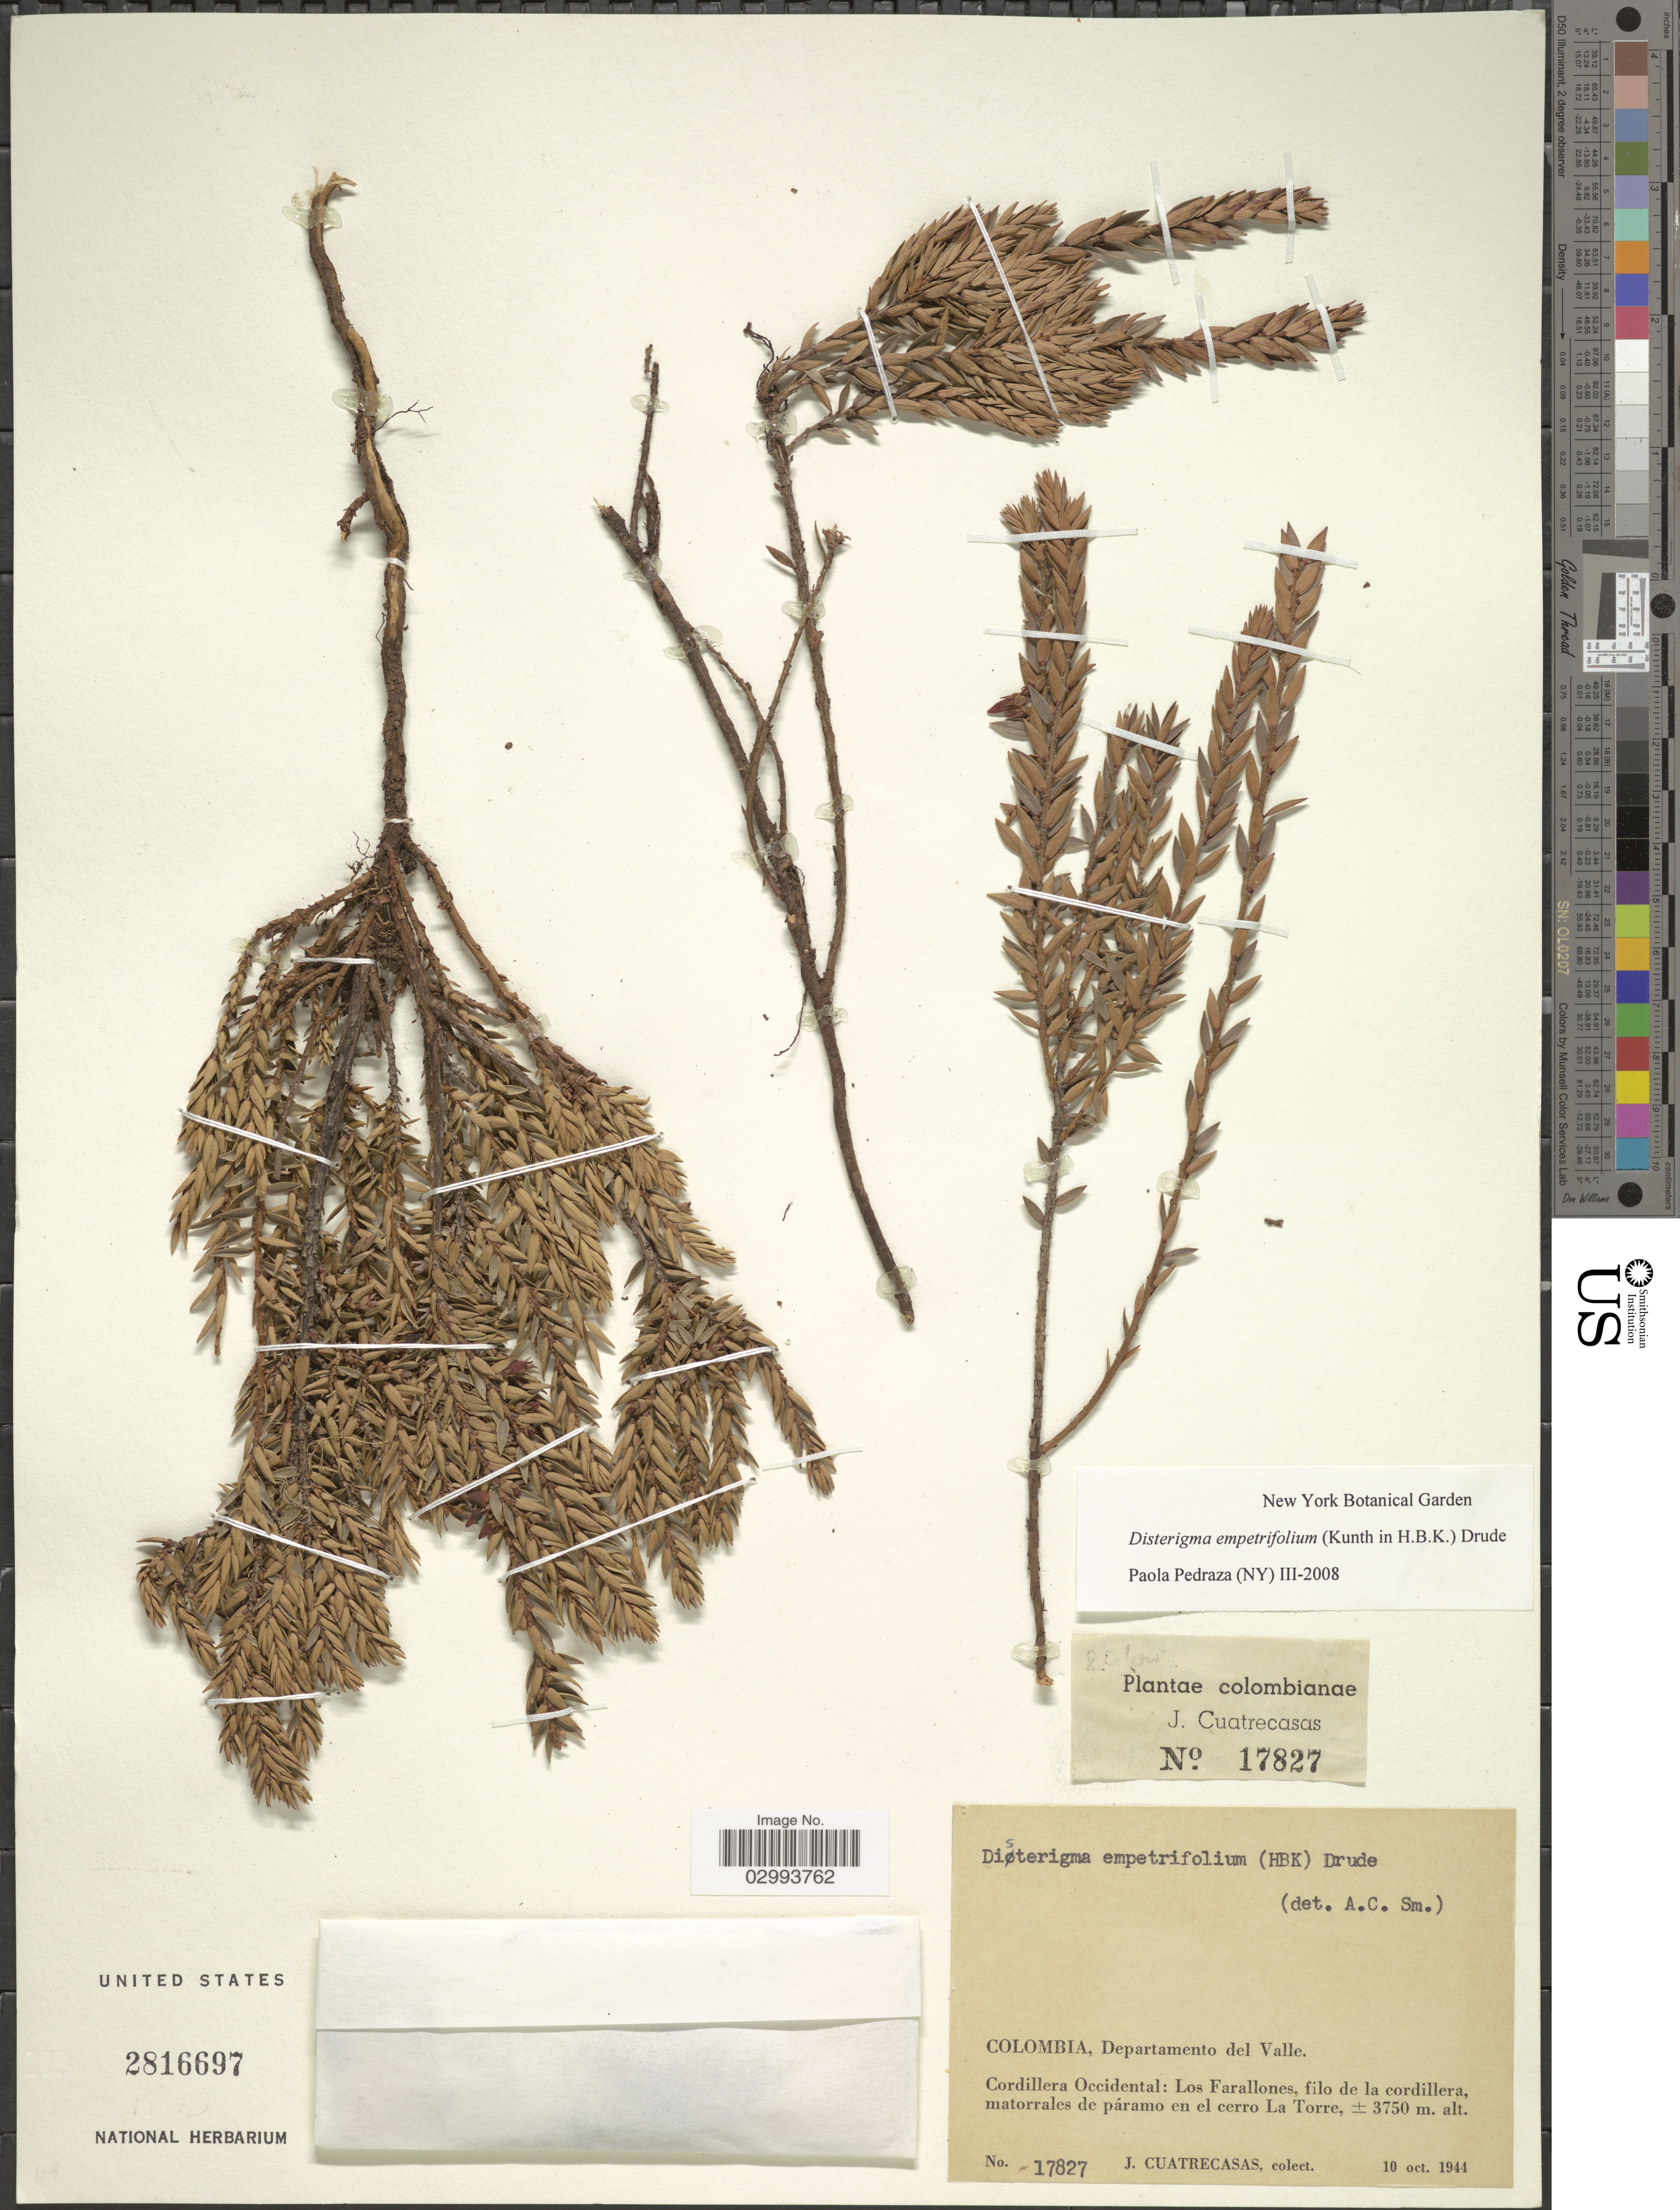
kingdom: Plantae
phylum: Tracheophyta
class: Magnoliopsida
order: Ericales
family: Ericaceae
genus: Disterigma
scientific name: Disterigma empetrifolium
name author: (Kunth) Drude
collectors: J. Cuatrecasas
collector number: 17827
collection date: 1944-10-10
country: Colombia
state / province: Valle del Cauca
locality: Departamento del Valle, Cordillera Occidental, Los Farallones, filo de la cordillera, matorrales de páramo en el cerro La Torre.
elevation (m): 3750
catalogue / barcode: US 2816697